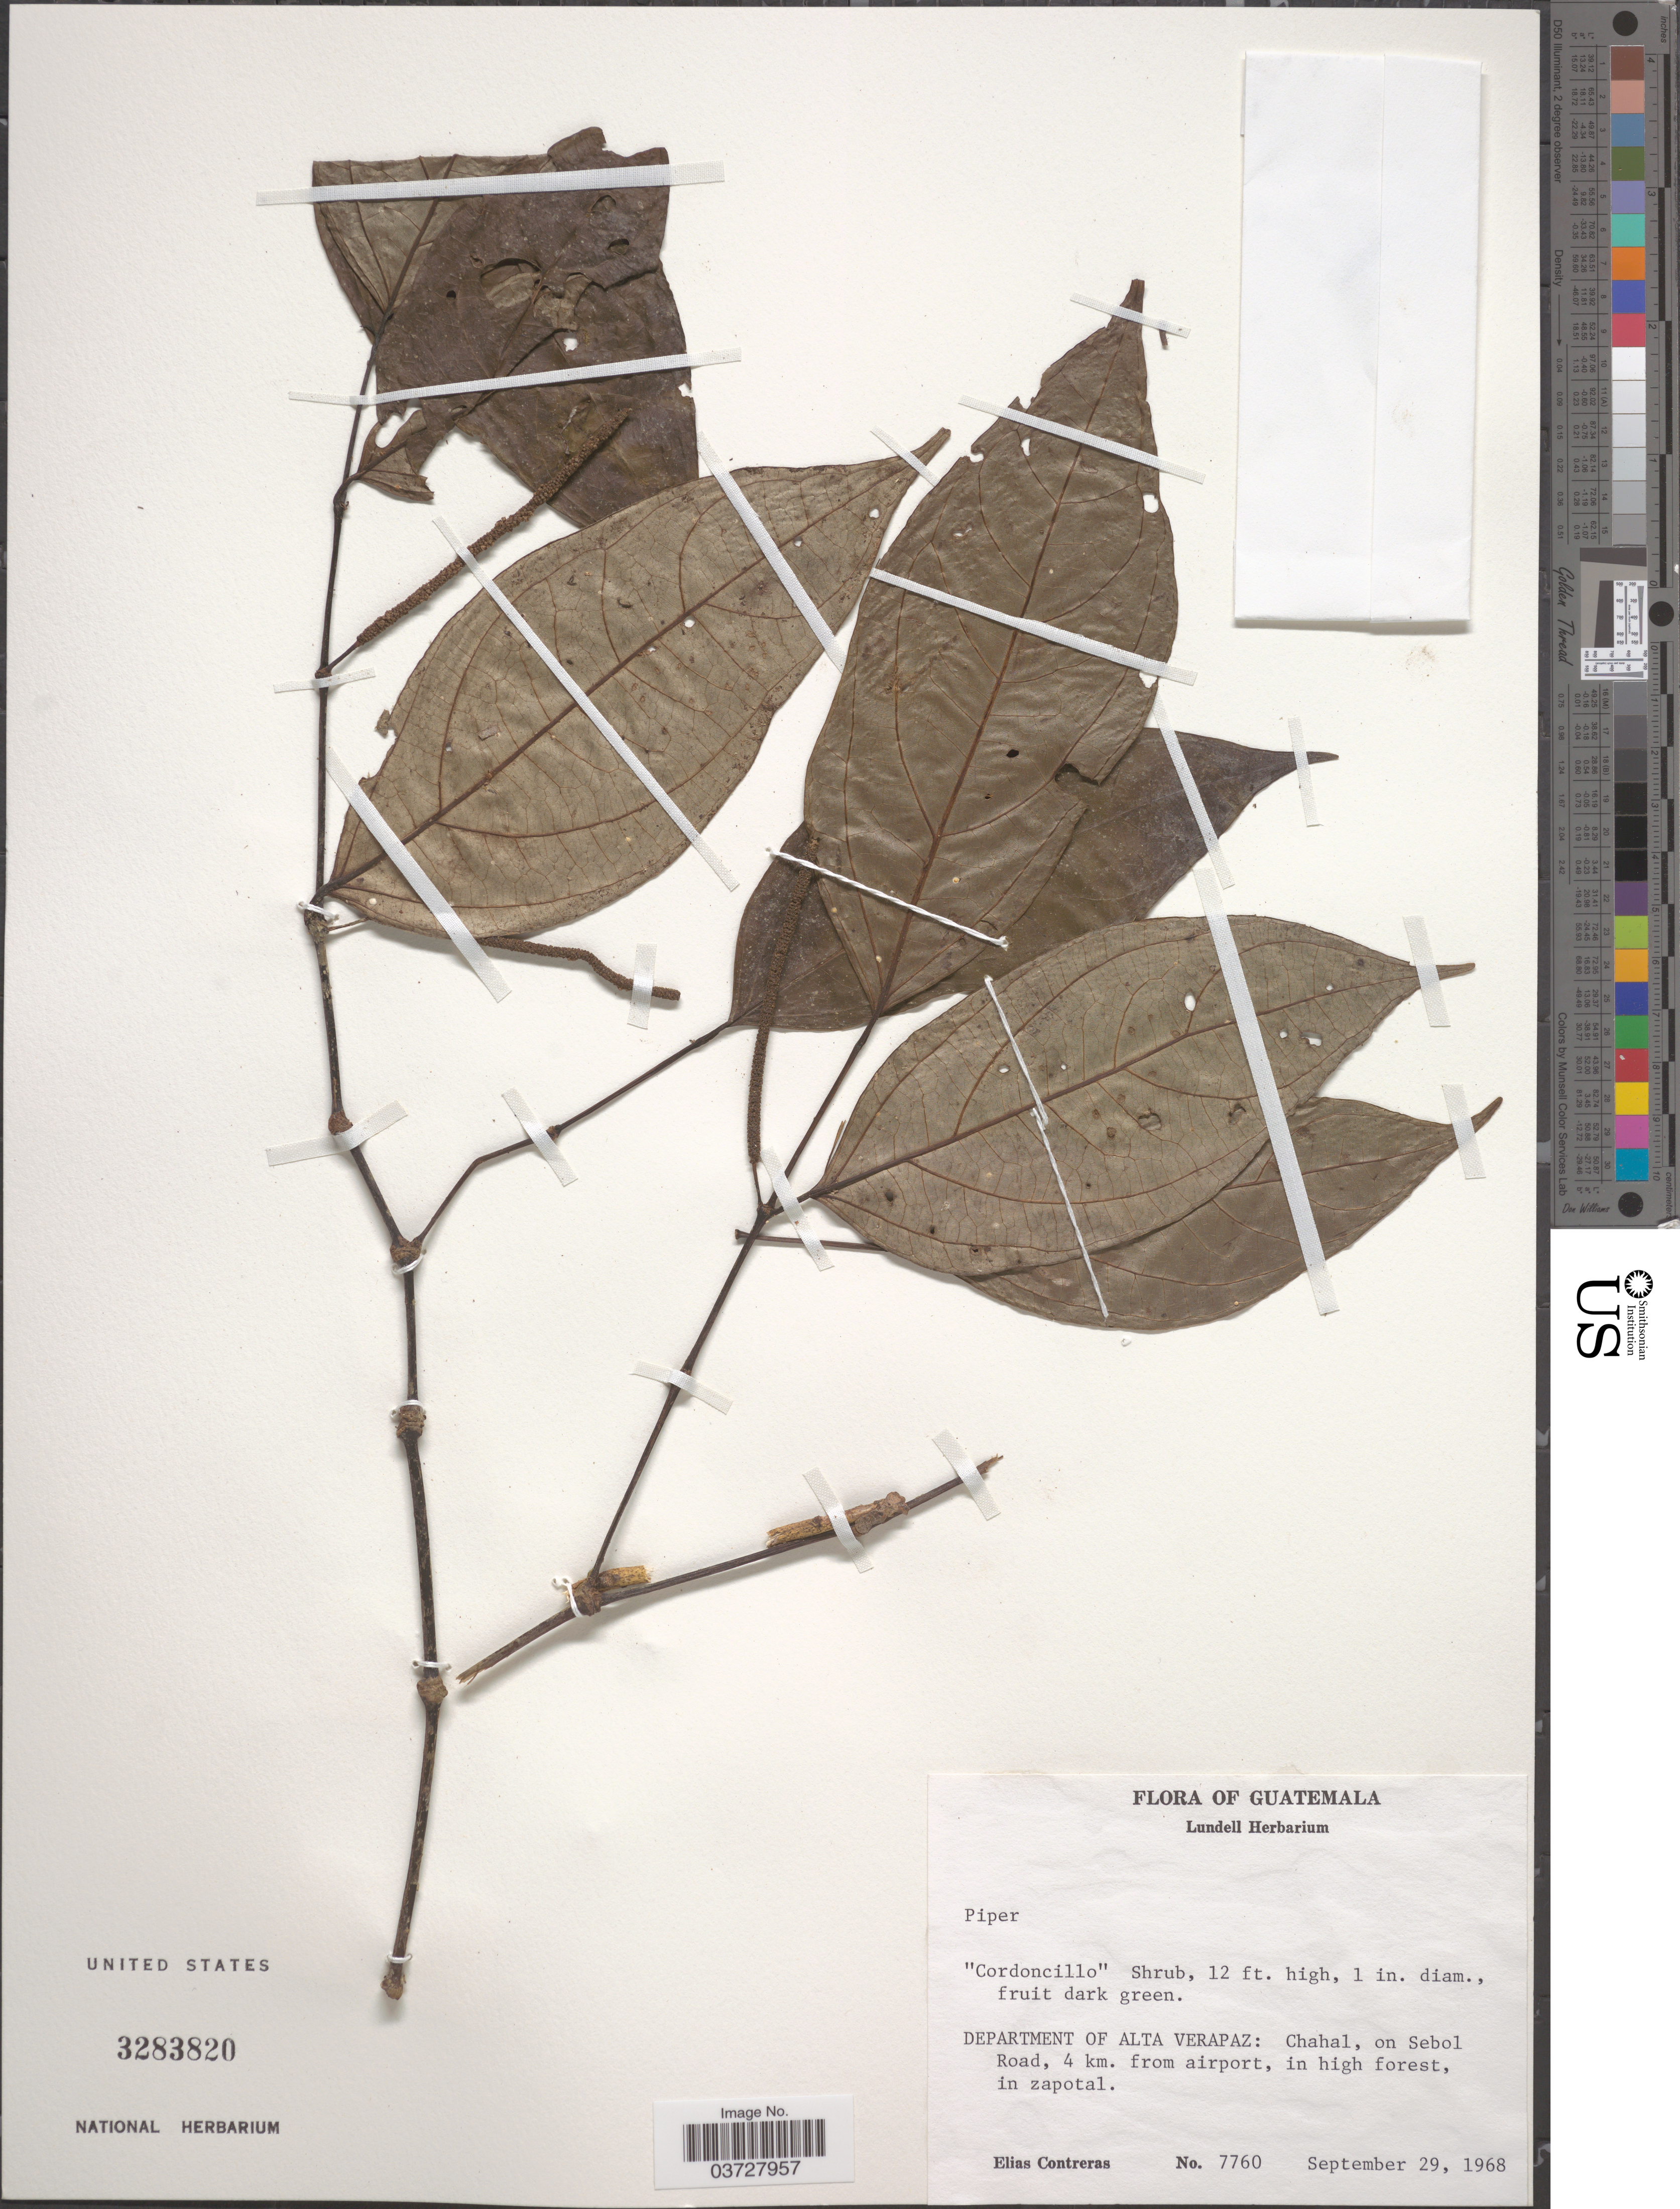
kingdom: Plantae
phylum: Tracheophyta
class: Magnoliopsida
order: Piperales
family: Piperaceae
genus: Piper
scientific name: Piper sp.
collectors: E. Contreras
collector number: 7760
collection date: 1968-09-29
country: Guatemala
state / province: Alta Verapaz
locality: Department of Alta Verapaz: Chahal, on Sebol Road, 4 km. from airport.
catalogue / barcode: US 3283820